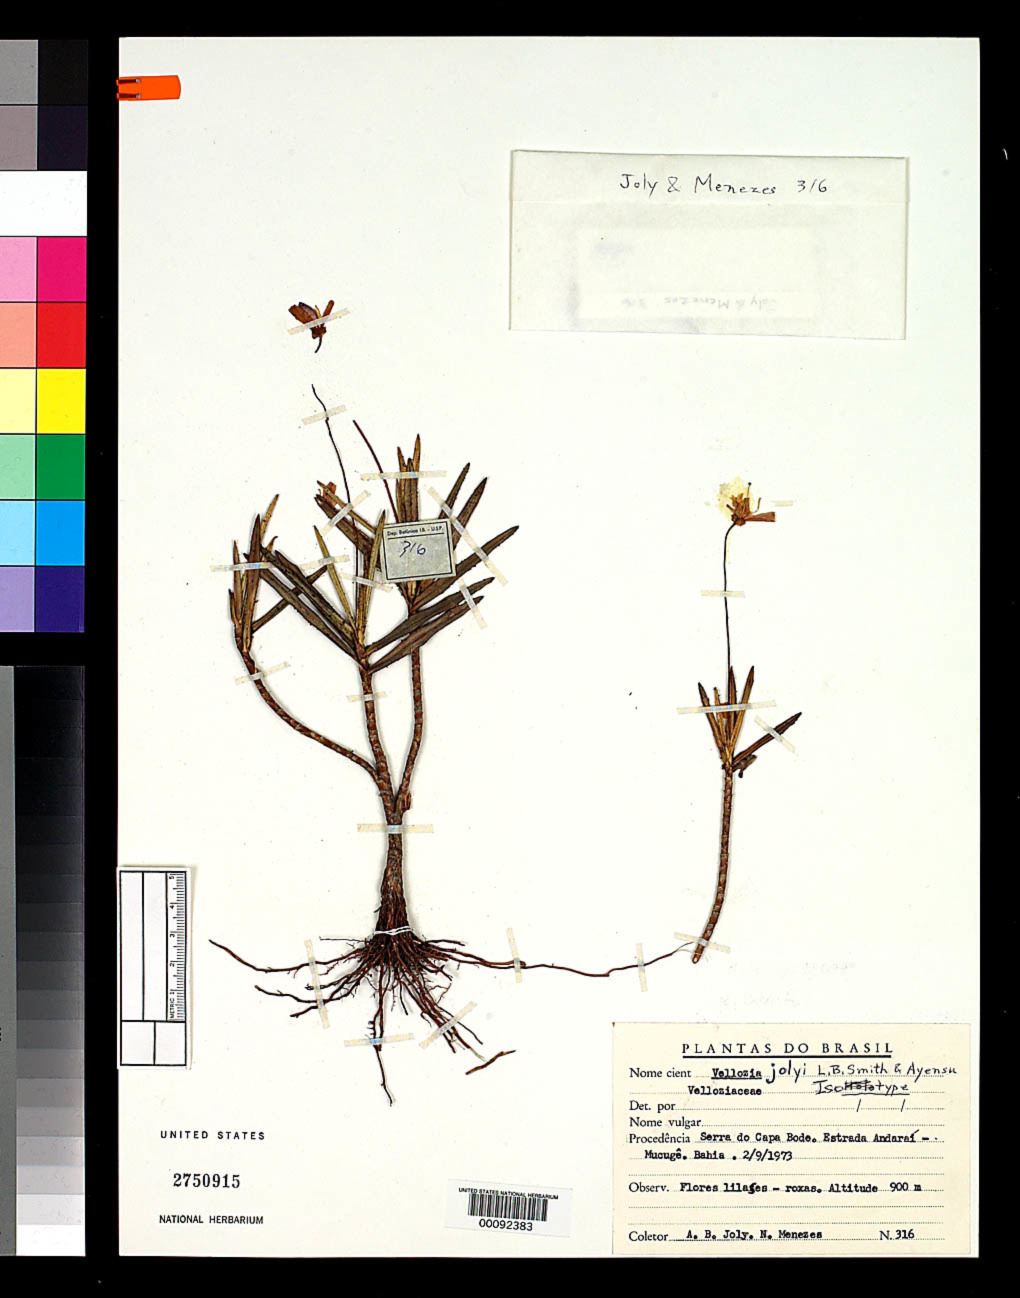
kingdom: Plantae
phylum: Tracheophyta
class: Liliopsida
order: Pandanales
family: Velloziaceae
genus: Vellozia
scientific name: Vellozia jolyi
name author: L.B. Sm.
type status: Isotype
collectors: A. Joly & N. L. Menezes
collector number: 316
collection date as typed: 2/9/1973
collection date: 1973-09-02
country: Brazil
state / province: Bahia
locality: Serra do Capa Bode. Estrada Andaraí - Mucugê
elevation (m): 900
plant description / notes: Type citation vague in protologue, "Typus: Estado do Bahia. Sem lugar exato, Joly. Holotipo SP." 2 sheets identified as isotypes at US differ slightly in label data and one (or both) may not be isotypes.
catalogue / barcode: US 2750915